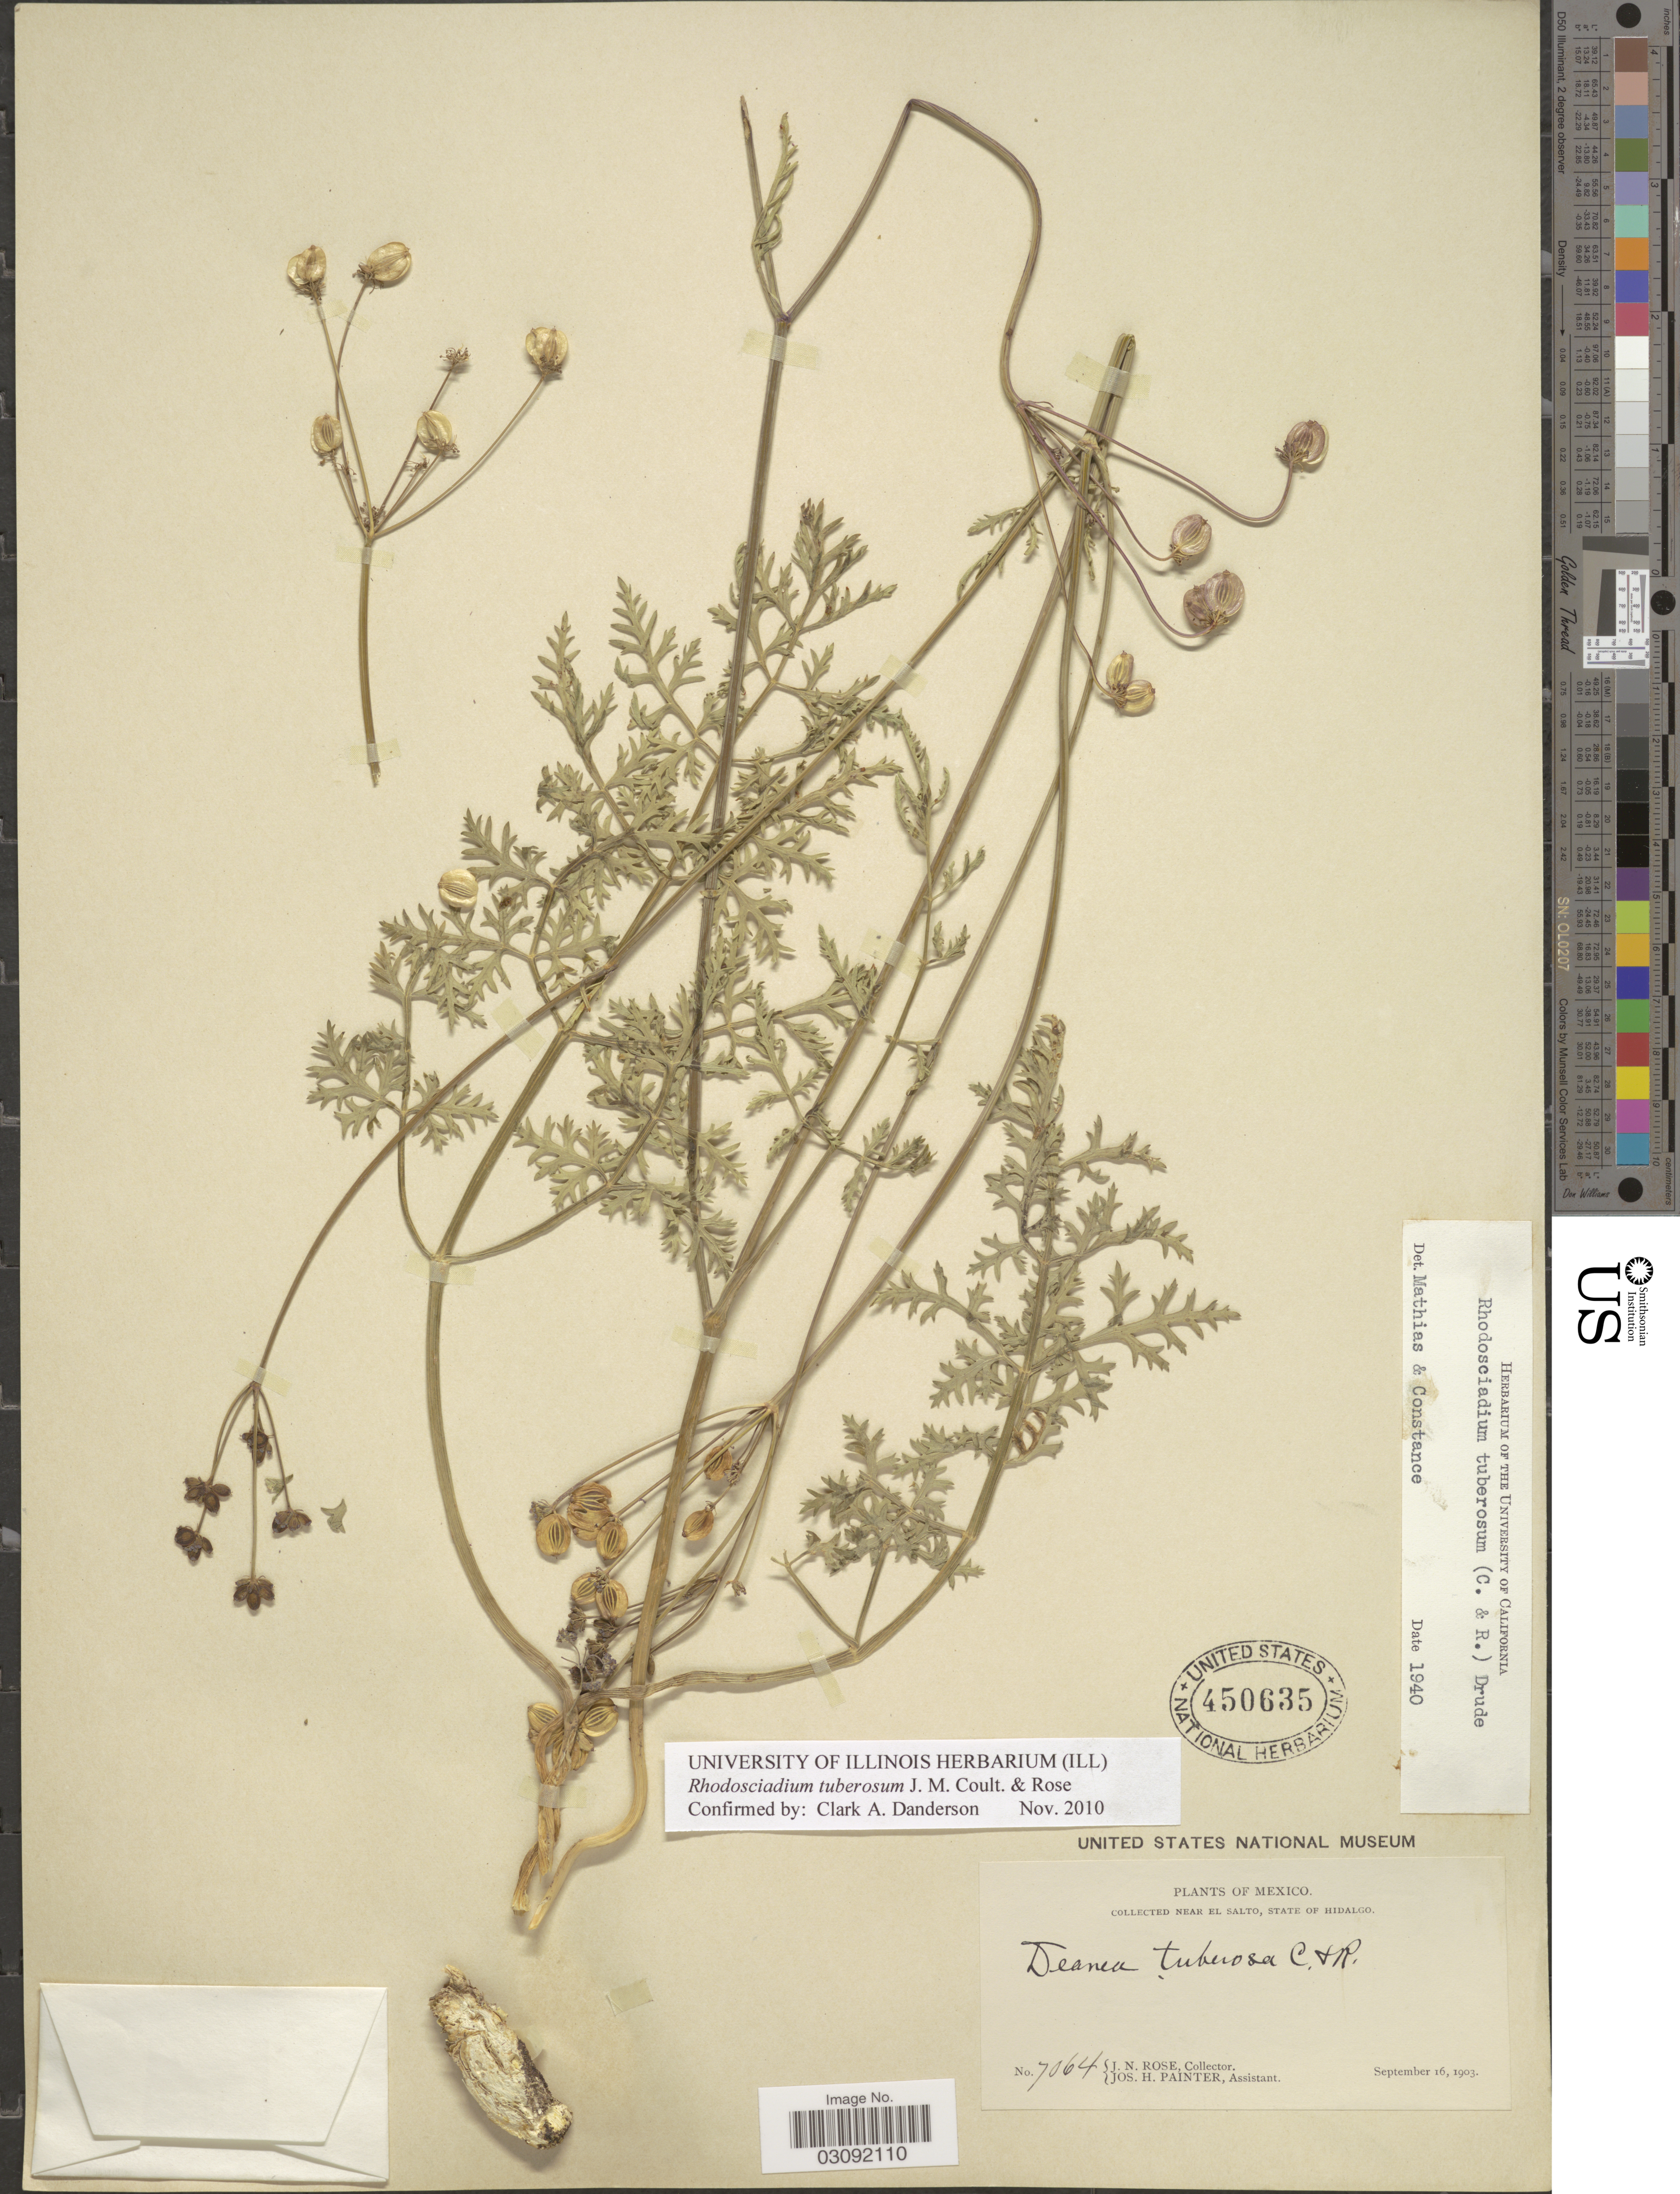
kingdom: Plantae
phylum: Tracheophyta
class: Magnoliopsida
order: Apiales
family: Apiaceae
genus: Rhodosciadium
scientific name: Rhodosciadium tuberosum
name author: (J.M. Coult. & Rose) Drude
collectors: J. N. Rose & J. H. Painter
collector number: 7064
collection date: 1903-09-16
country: Mexico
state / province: Hidalgo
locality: Near El Salto, State of Hidalgo.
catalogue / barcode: US 450635